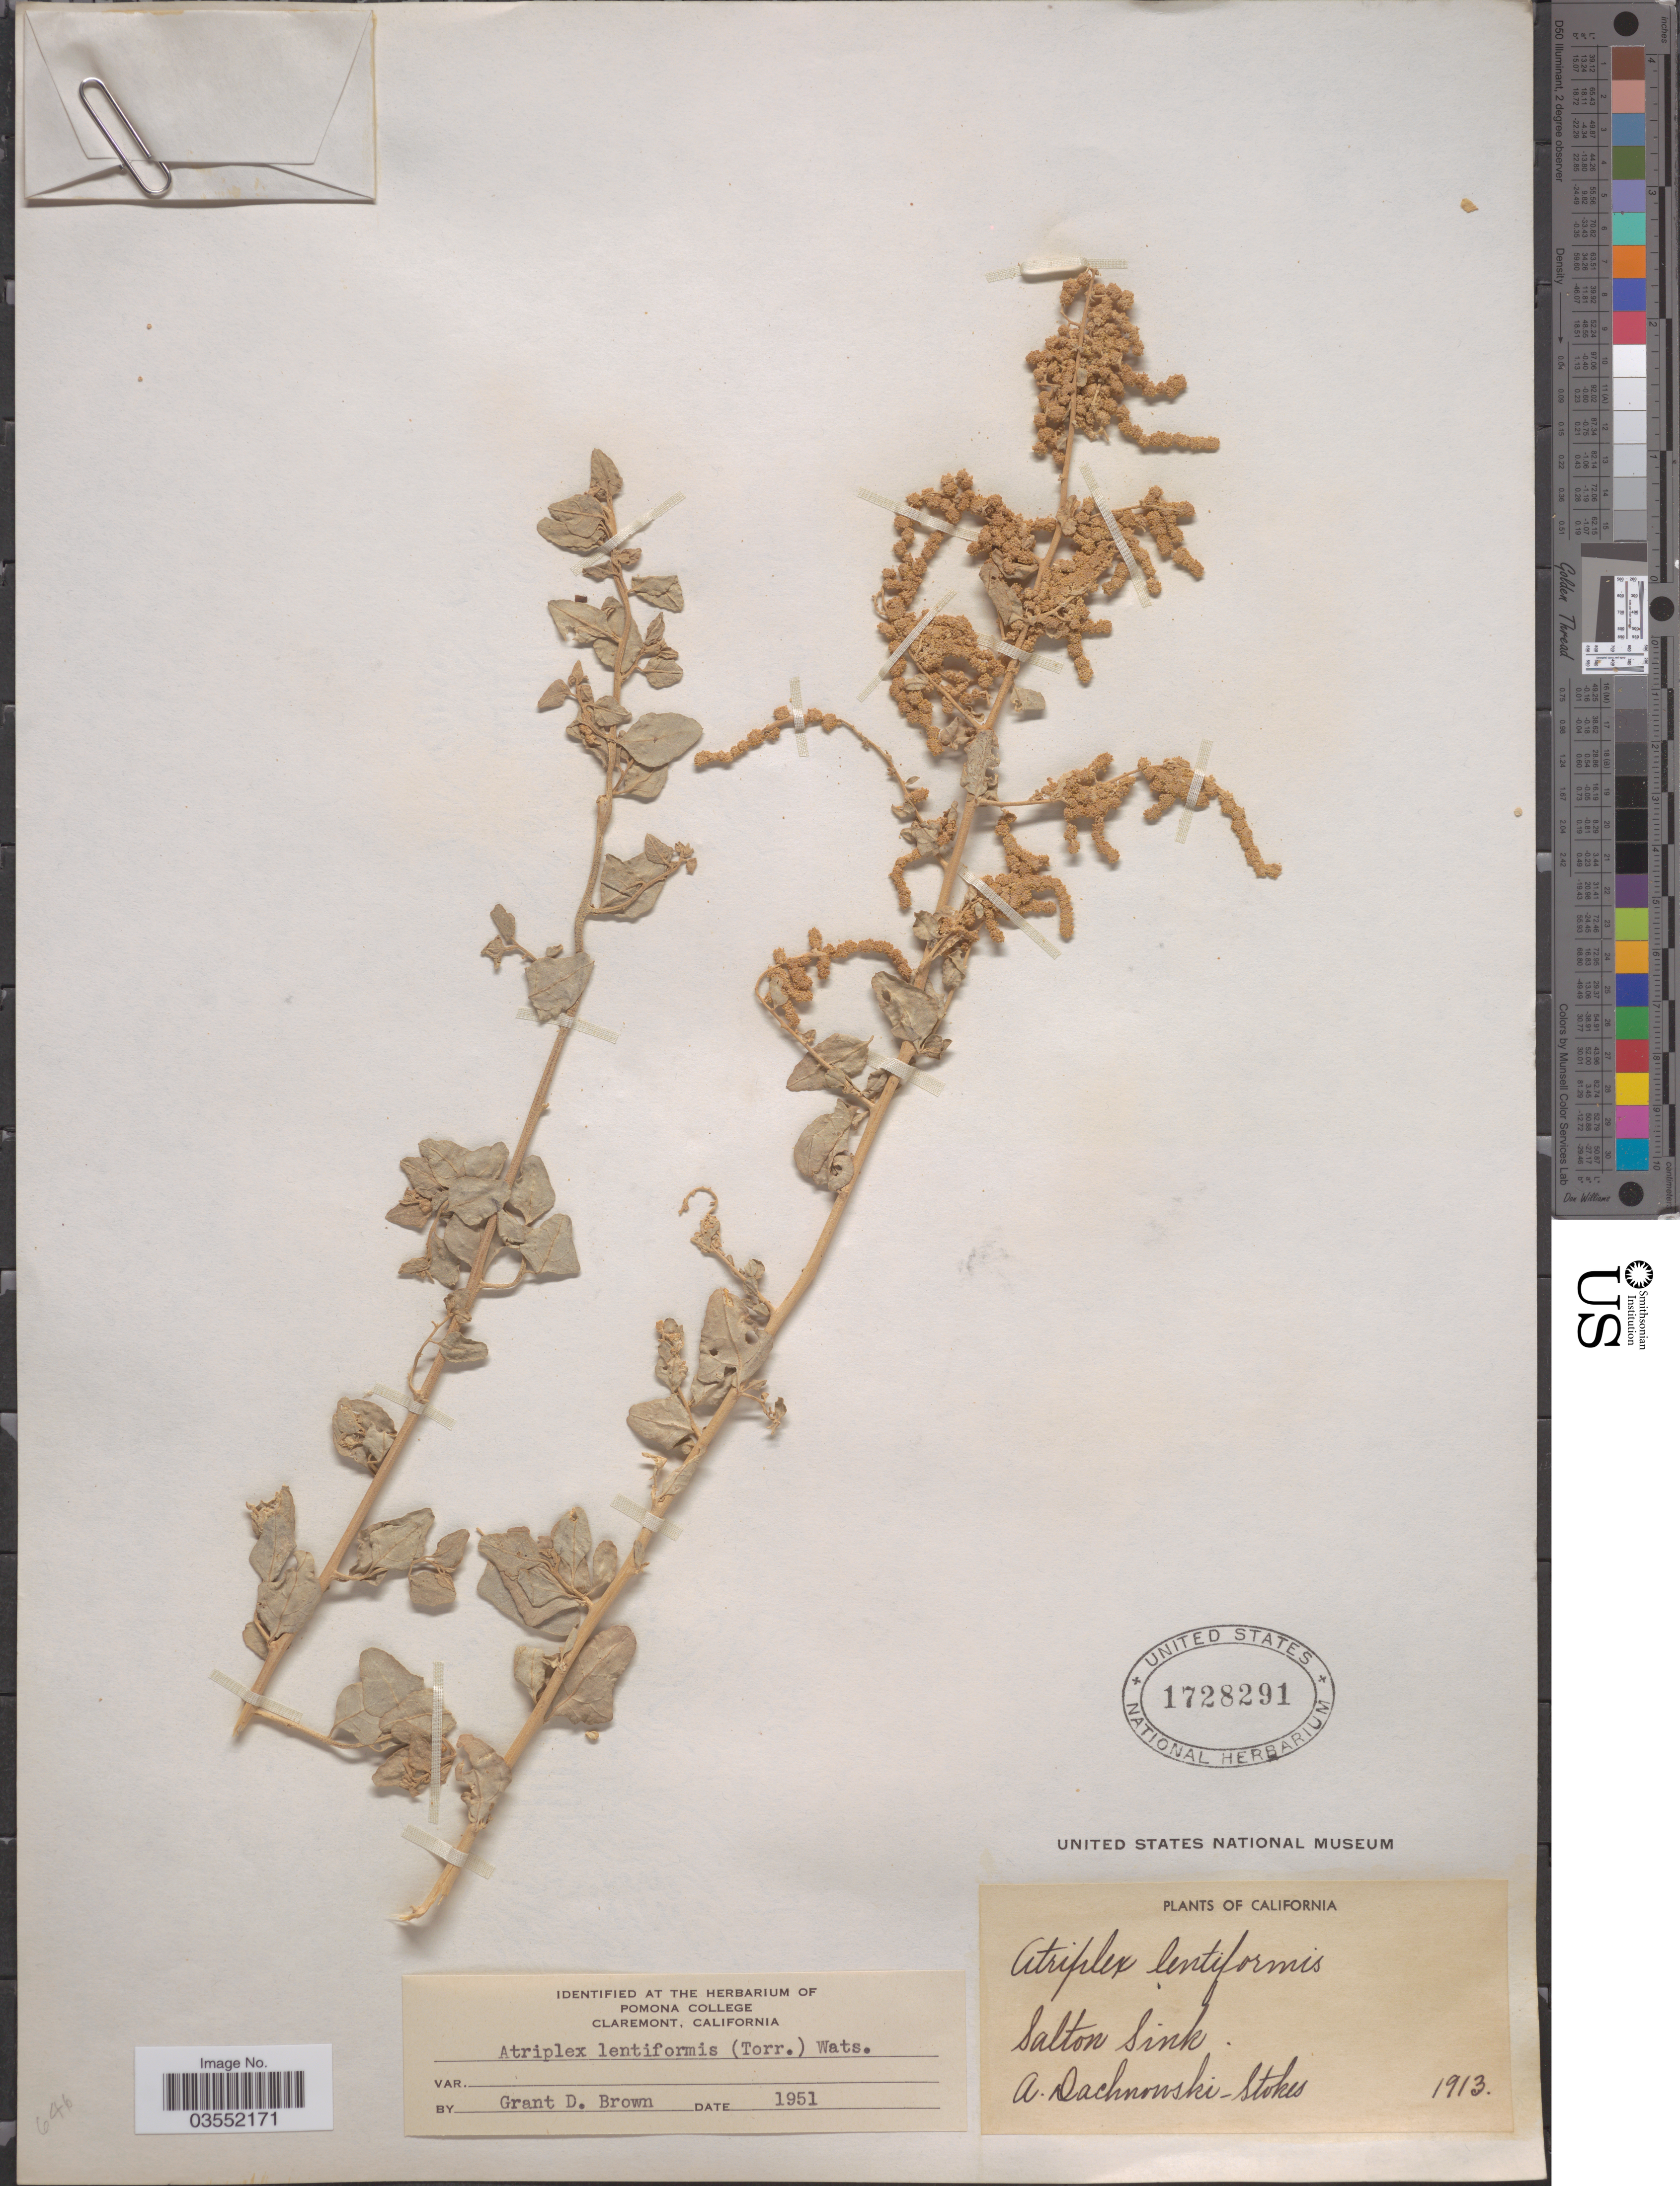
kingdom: Plantae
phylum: Tracheophyta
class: Magnoliopsida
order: Caryophyllales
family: Amaranthaceae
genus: Atriplex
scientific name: Atriplex lentiformis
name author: (Torr.) S. Watson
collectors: A. P. Dachnowski-Stokes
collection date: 1913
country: United States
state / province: California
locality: Salton Sink.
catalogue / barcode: US 1728291